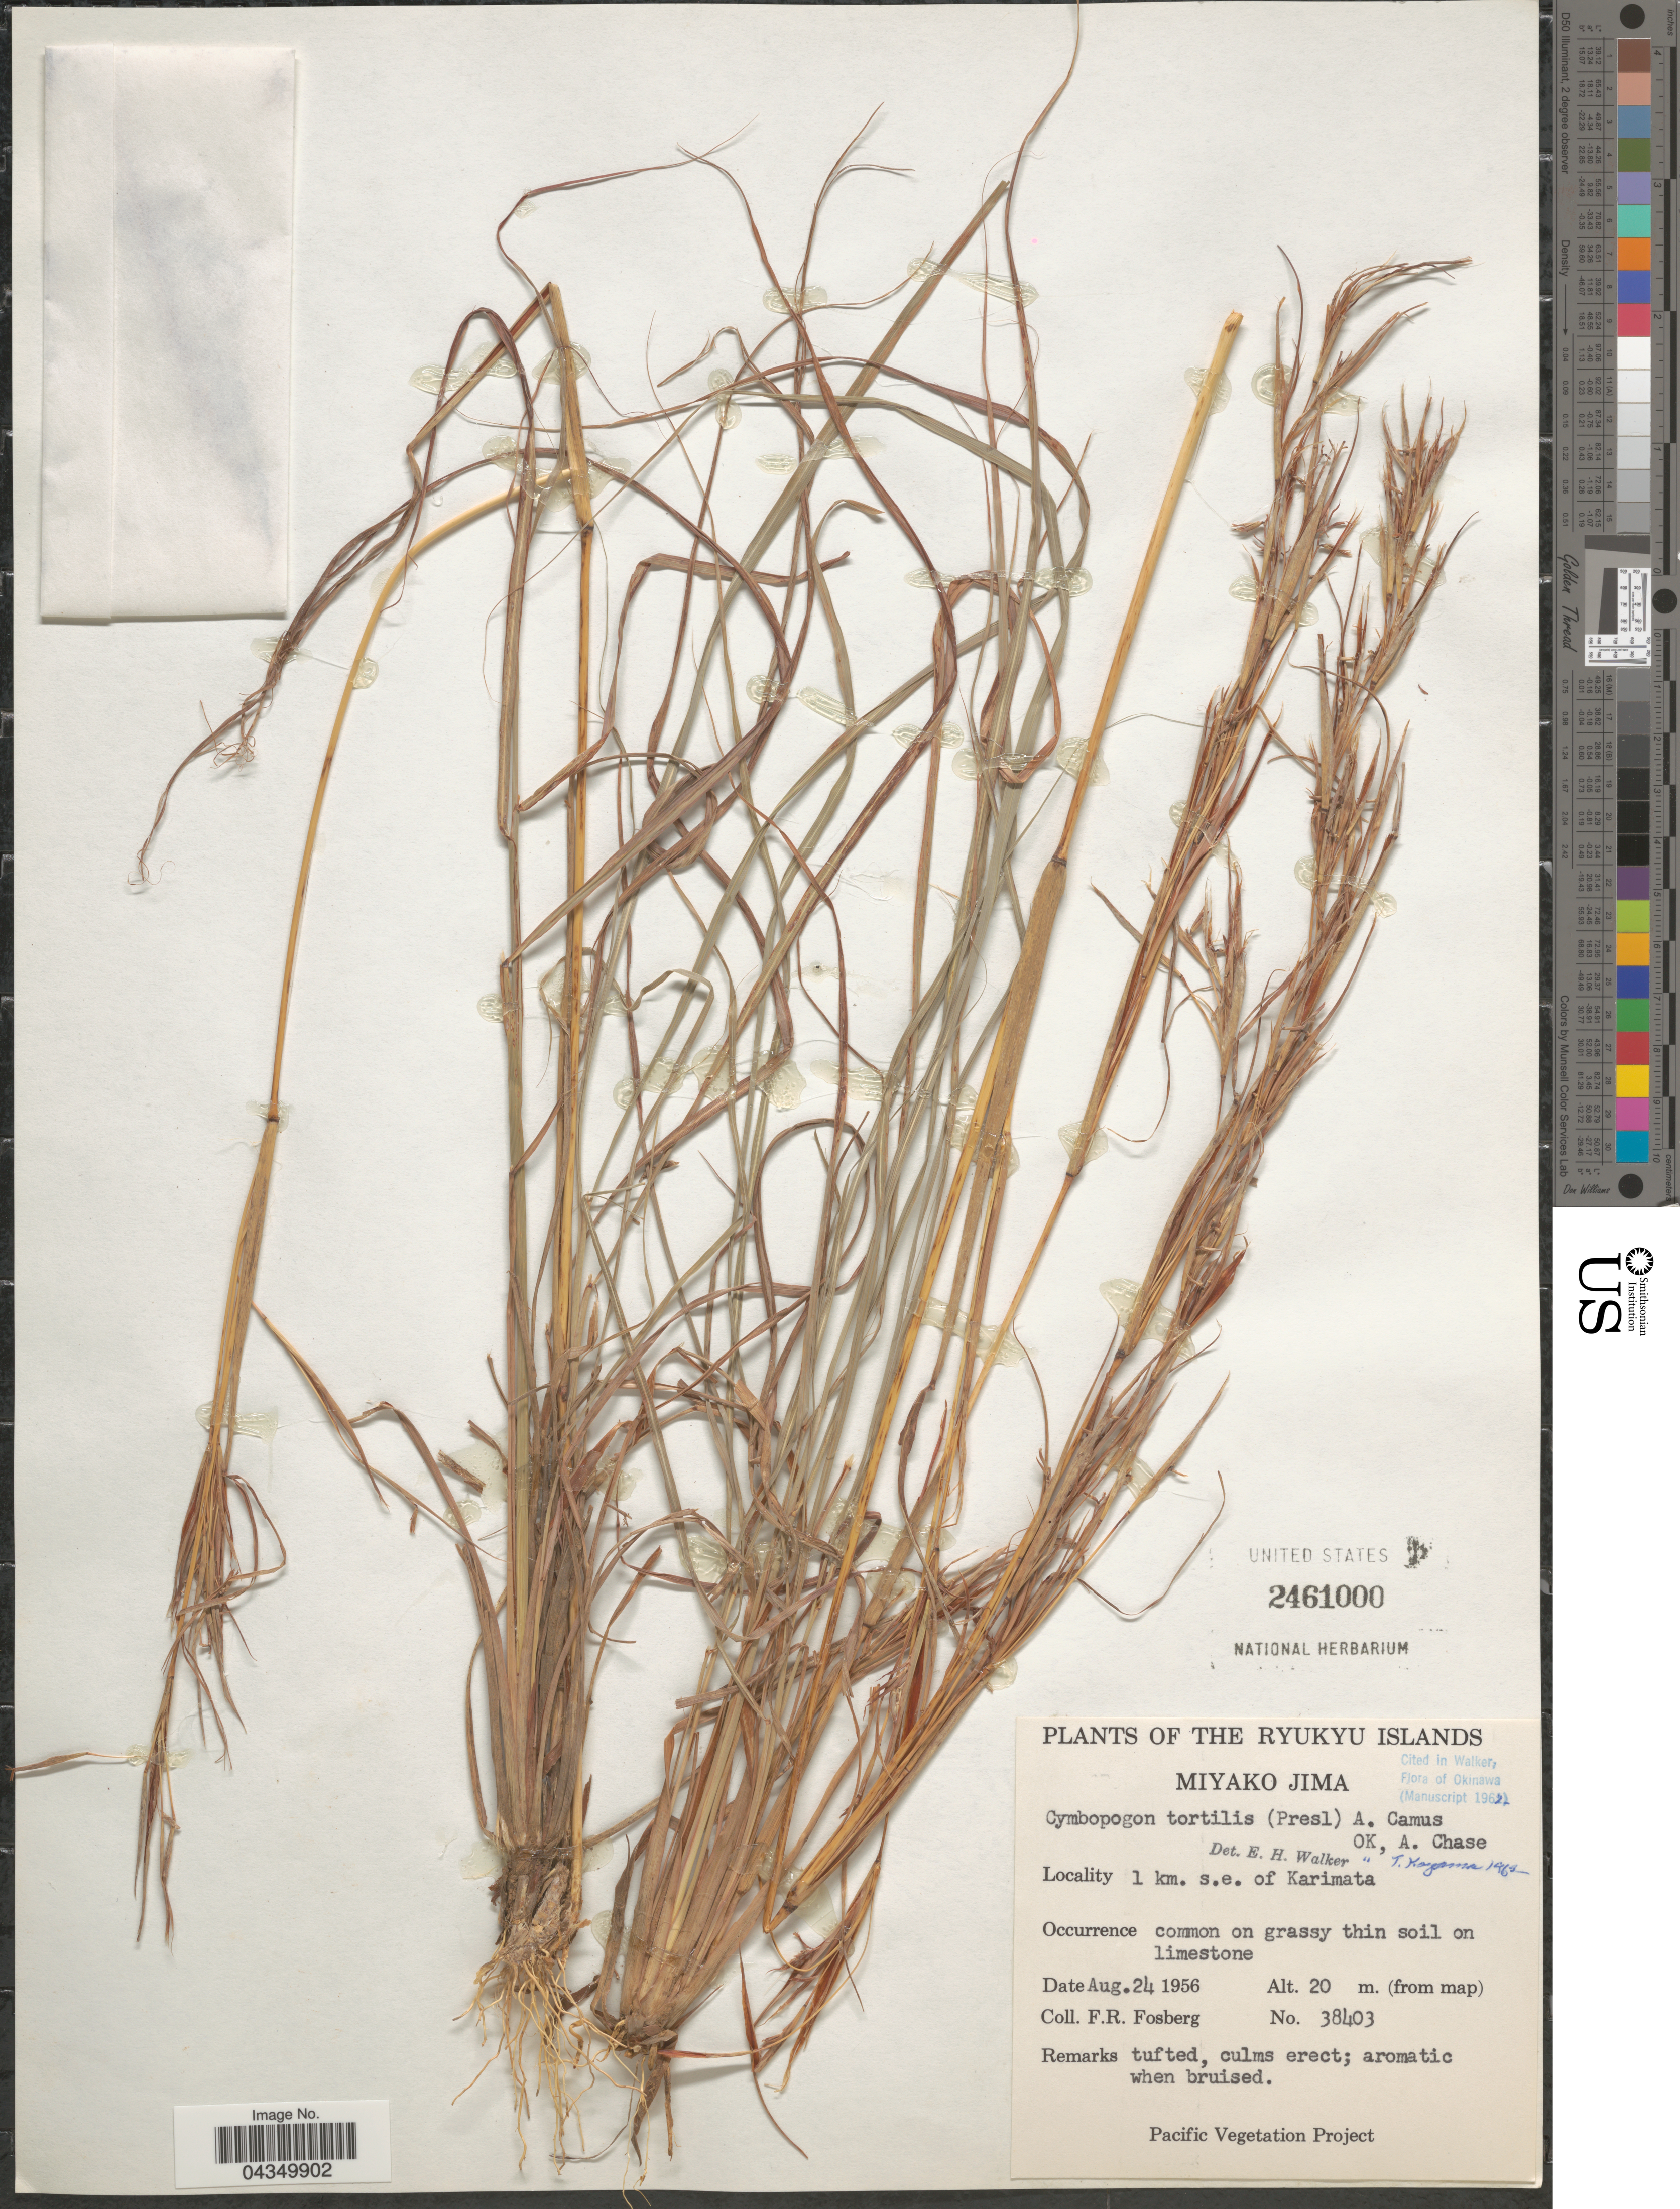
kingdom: Plantae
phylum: Tracheophyta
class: Liliopsida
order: Poales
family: Poaceae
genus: Cymbopogon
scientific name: Cymbopogon goeringii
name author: A. Camus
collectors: F. R. Fosberg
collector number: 38403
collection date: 1956-08-24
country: Japan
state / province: Okinawa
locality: The Ryukyu Islands. Miyako Jima. 1 km. s.e. of Karimata.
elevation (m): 20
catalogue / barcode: US 2461000